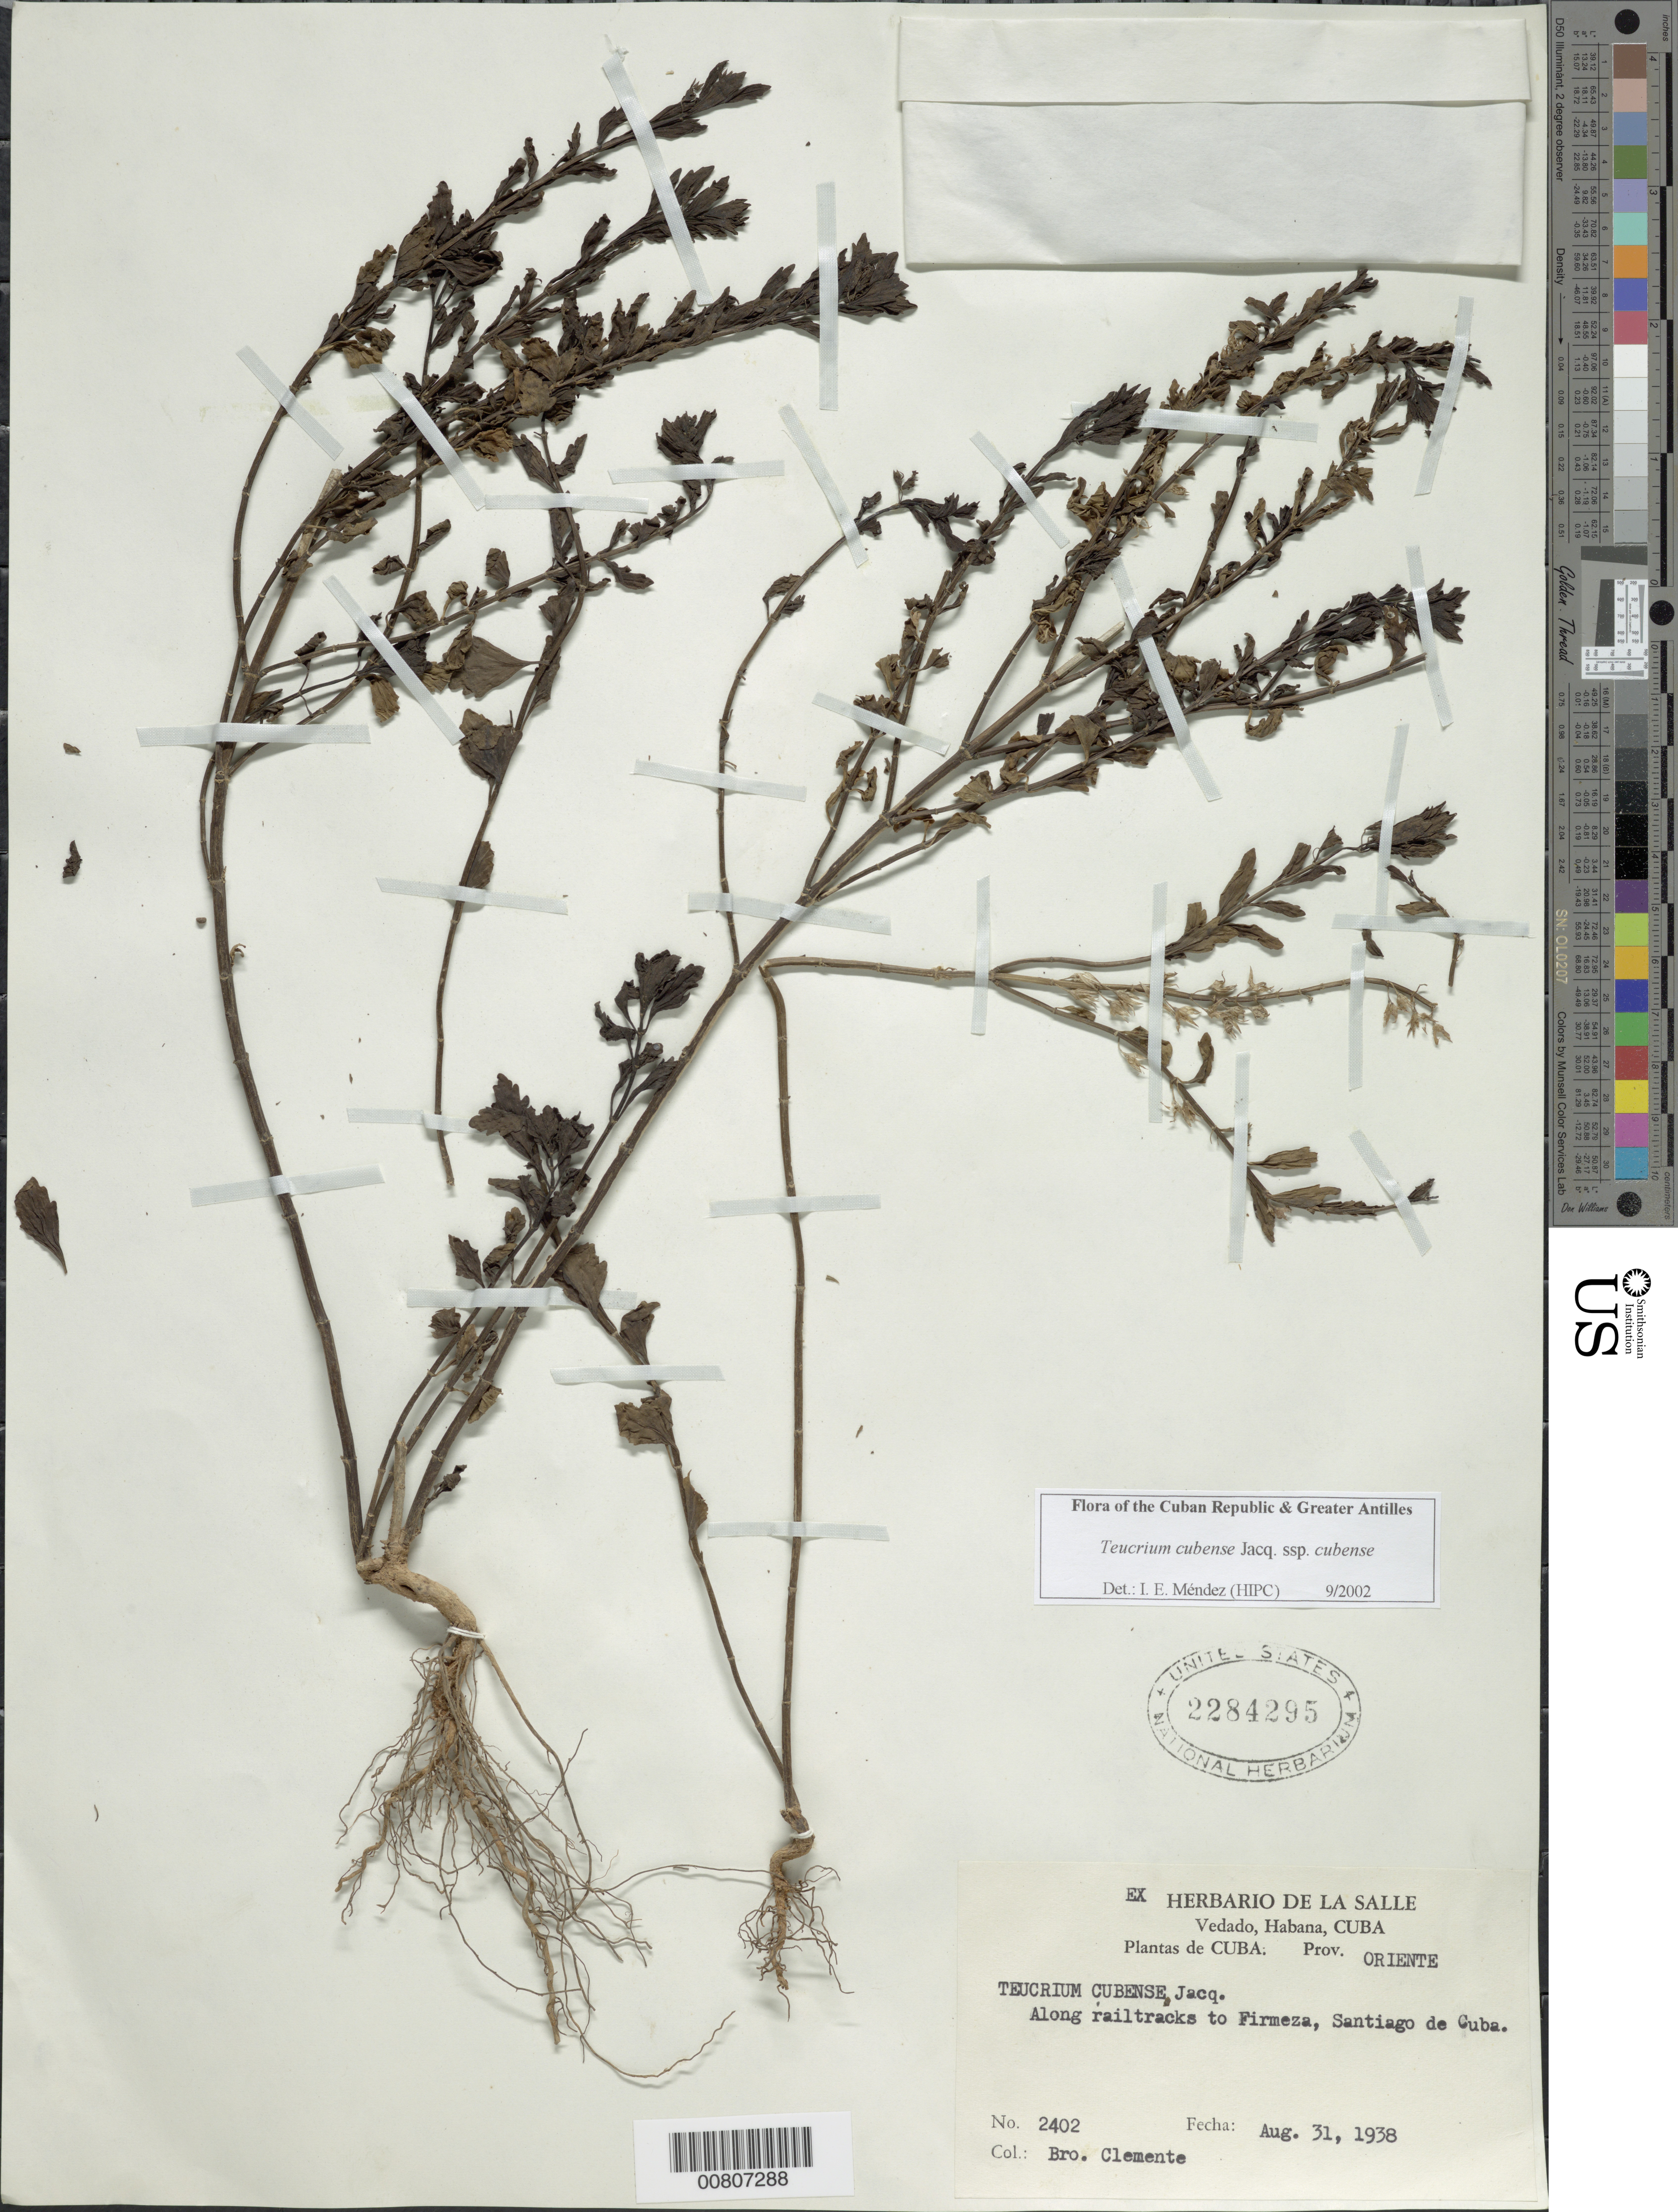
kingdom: Plantae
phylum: Tracheophyta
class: Magnoliopsida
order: Lamiales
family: Lamiaceae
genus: Teucrium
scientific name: Teucrium cubense subsp. cubense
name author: Jacq.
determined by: Méndez, Isidro E., (HIPC)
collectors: Bro. Clemente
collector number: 2402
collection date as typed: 31 Aug 1938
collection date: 1938-08-31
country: Cuba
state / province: Santiago de Cuba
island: Cuba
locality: Firmeza, Santiago de Cuba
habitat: Along railtracks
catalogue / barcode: US 2284295